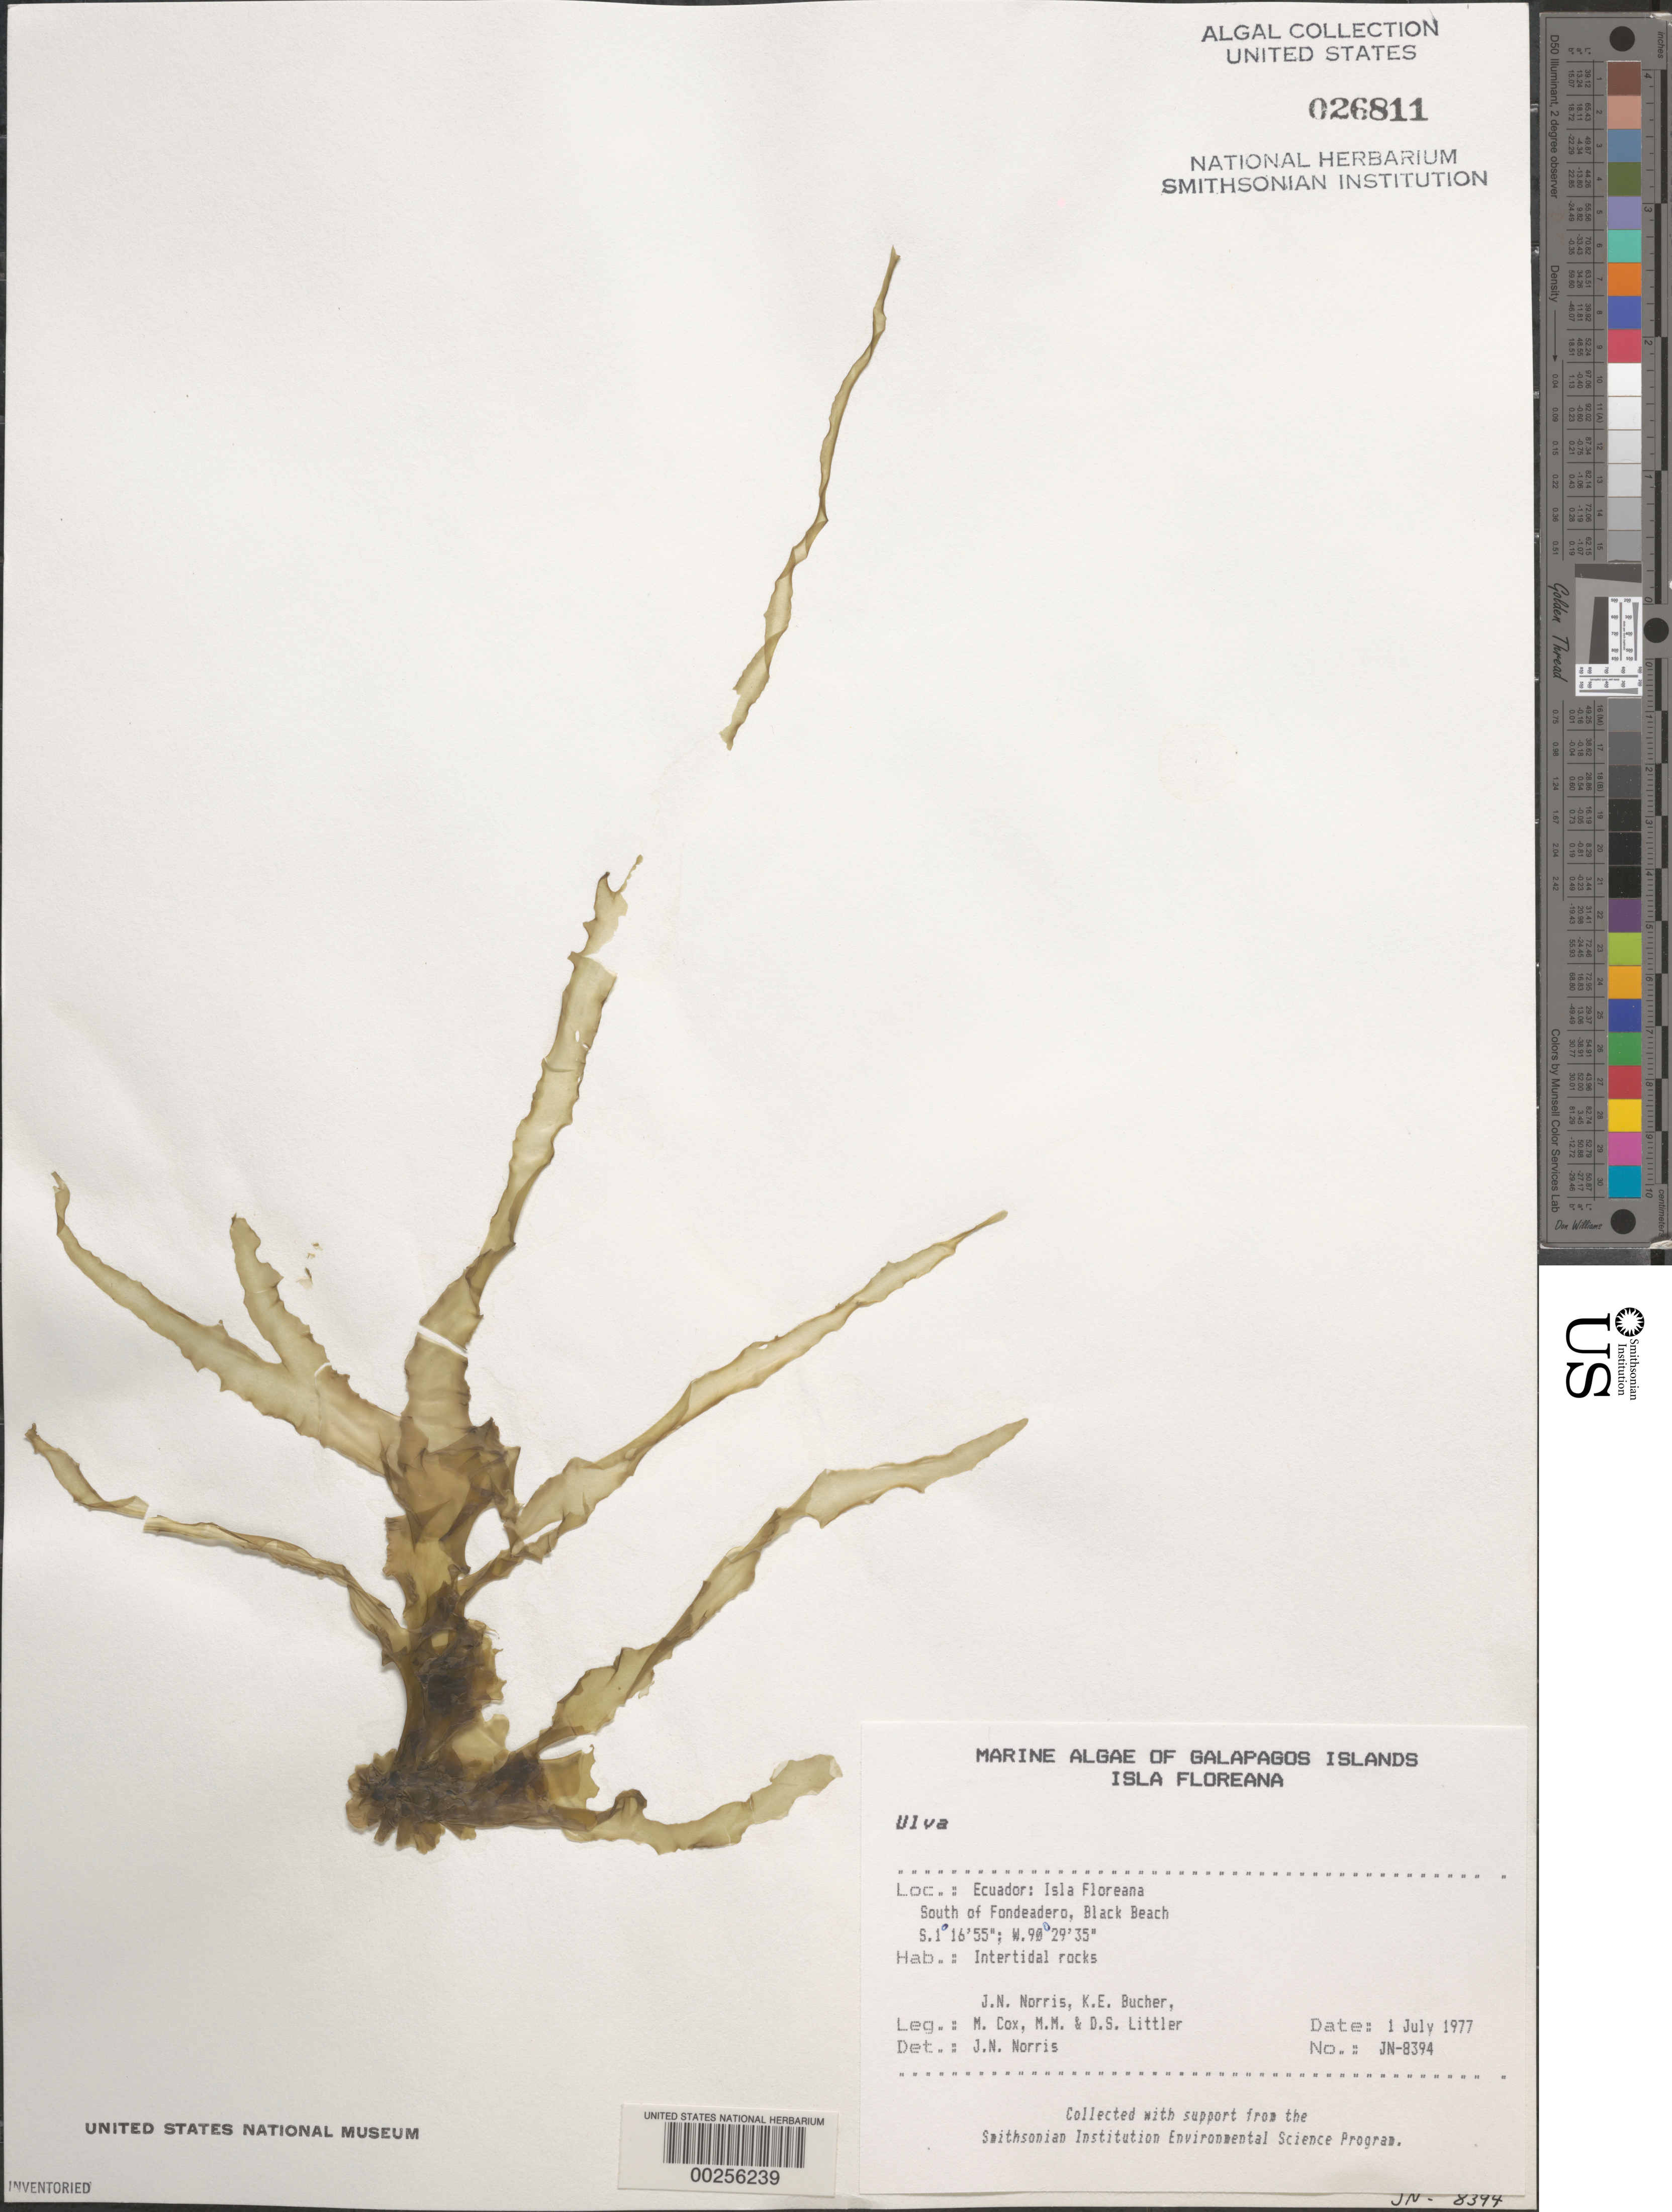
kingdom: Plantae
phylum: Chlorophyta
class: Ulvophyceae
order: Ulvales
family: Ulvaceae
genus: Ulva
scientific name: Ulva sp.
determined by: Norris, James N.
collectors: J. N. Norris, K. E. Bucher, M. Cox, M. M. Littler & D. S. Littler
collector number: JN-8394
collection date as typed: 01 Jul 1977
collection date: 1977-07-01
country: Ecuador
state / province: Colón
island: Floreana [Charles, Santa Maria]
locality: Black Beach south of Fondeadero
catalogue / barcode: US 26811